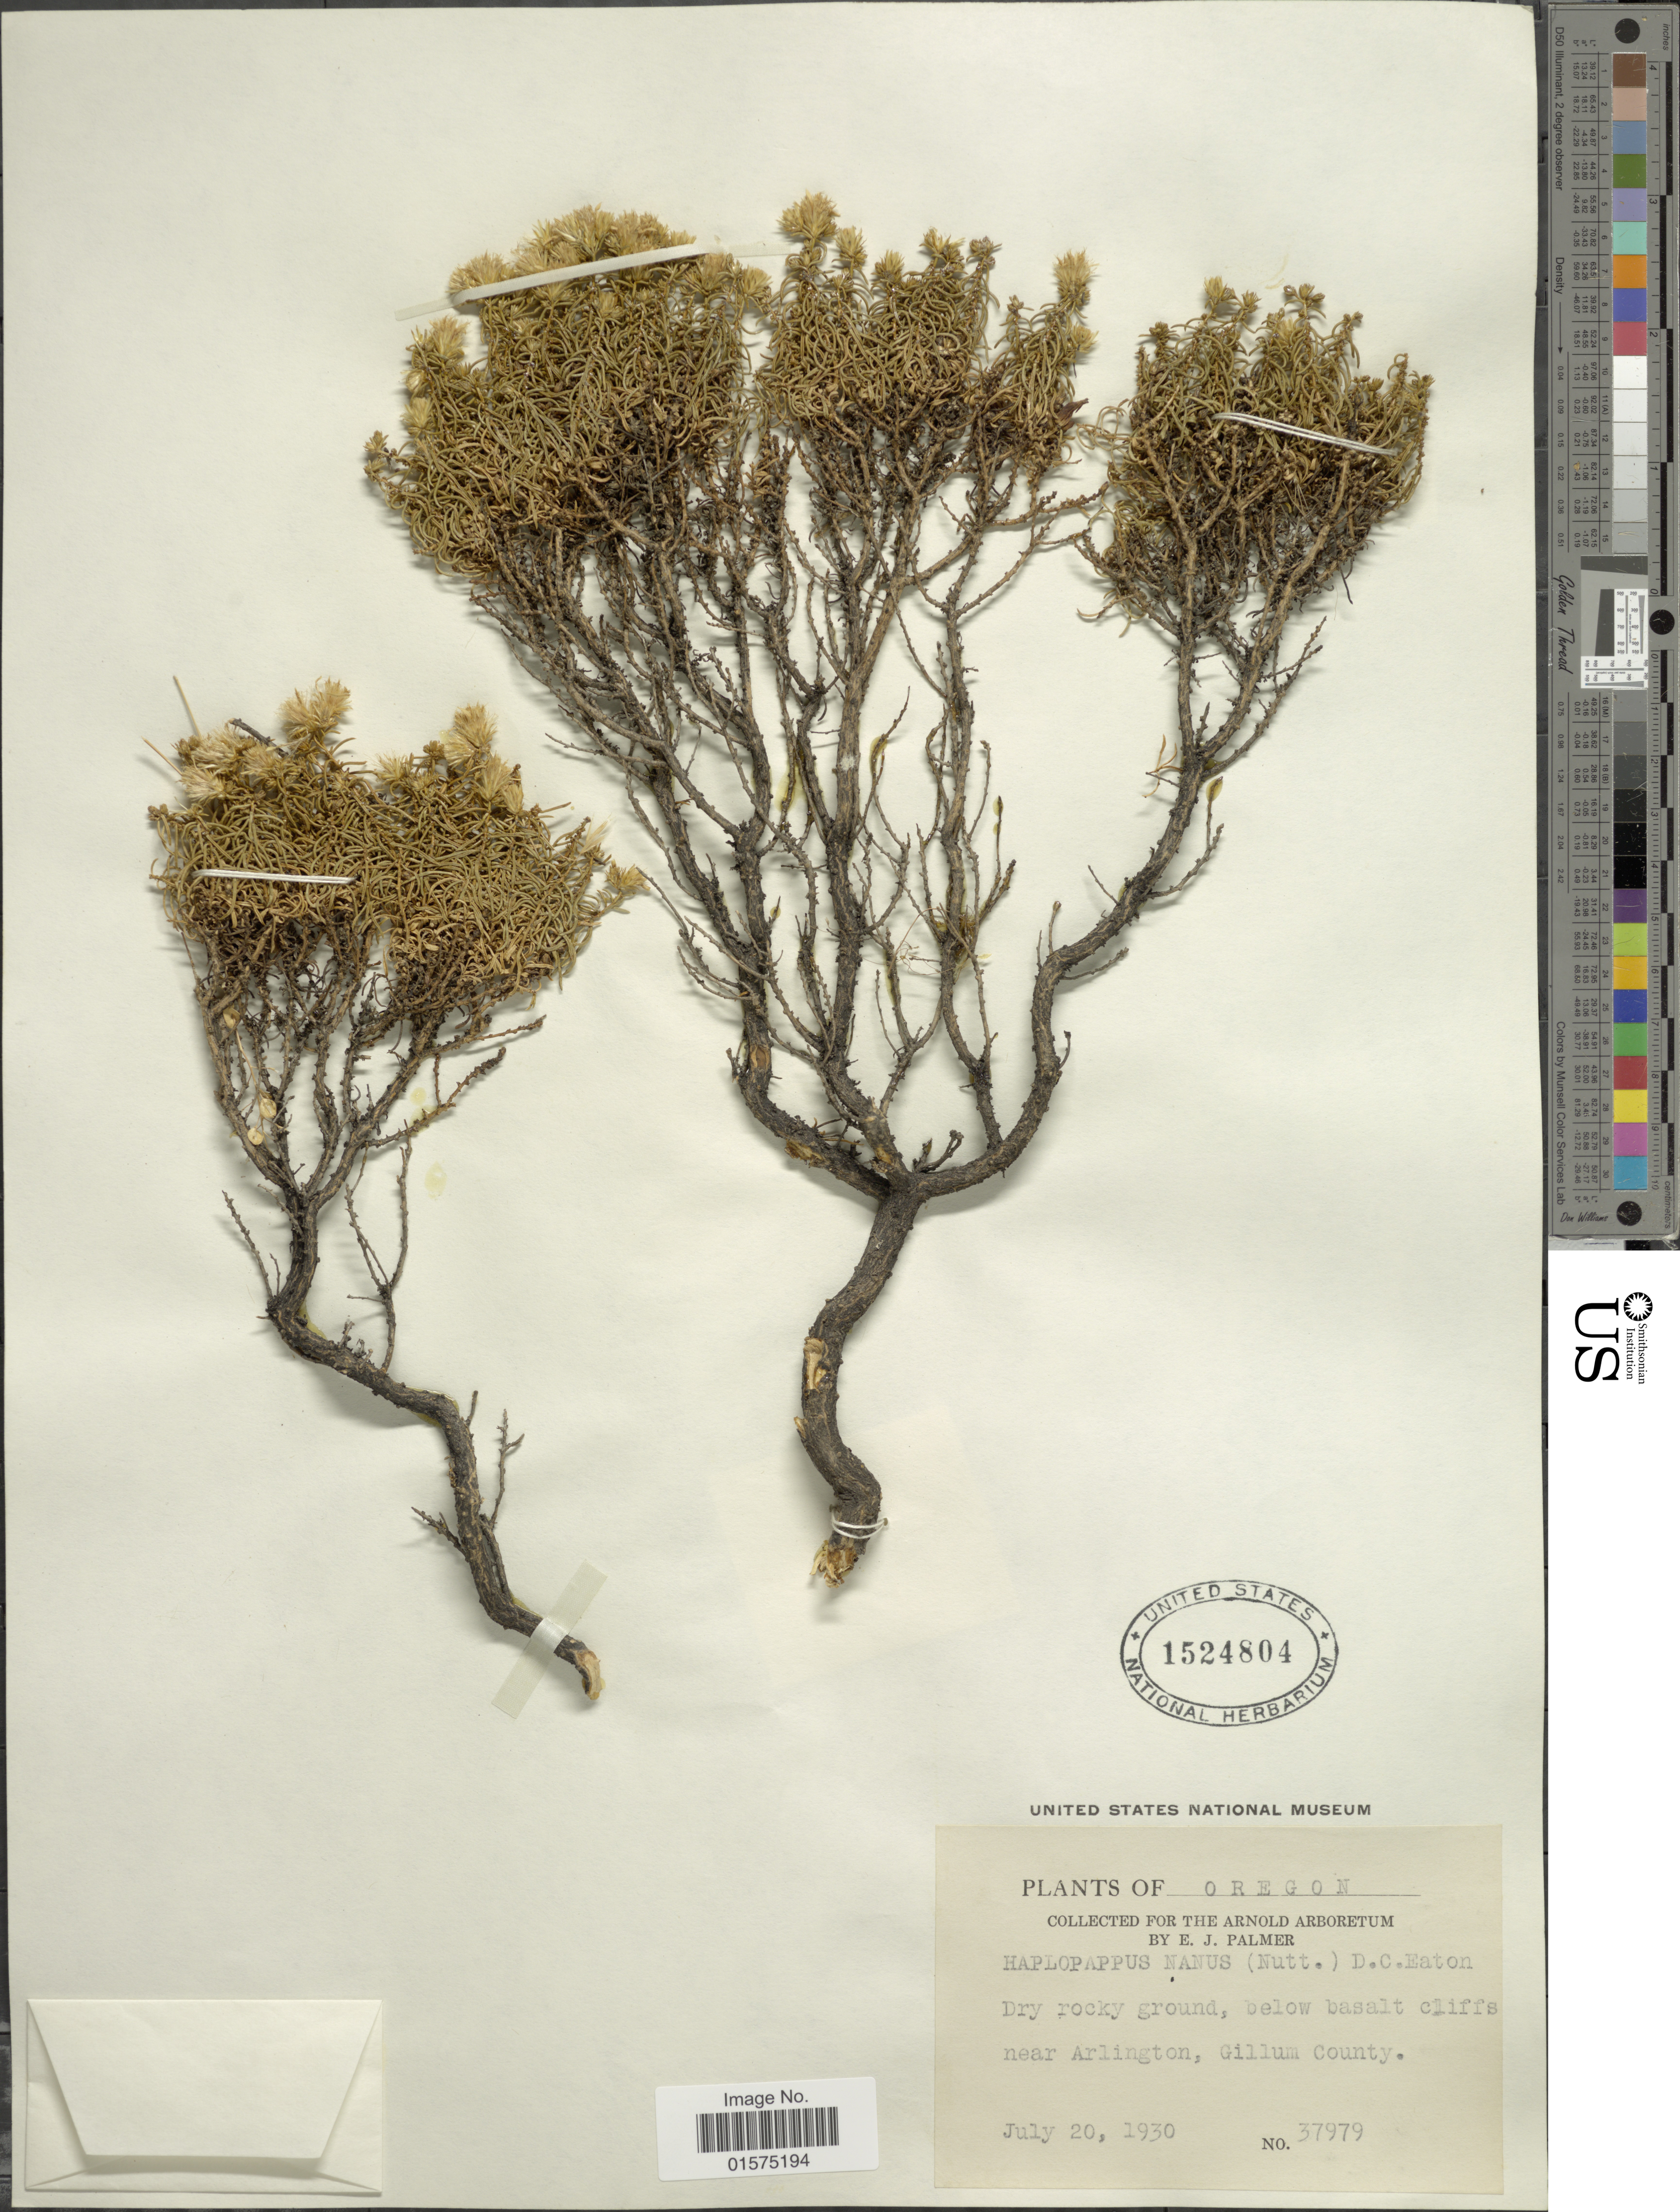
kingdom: Plantae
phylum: Tracheophyta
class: Magnoliopsida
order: Asterales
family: Asteraceae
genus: Ericameria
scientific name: Ericameria nana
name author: Nutt.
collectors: E. J. Palmer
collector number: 37979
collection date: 1930-07-20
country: United States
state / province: Oregon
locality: Near Arlington, Gillum County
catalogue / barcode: US 1524804